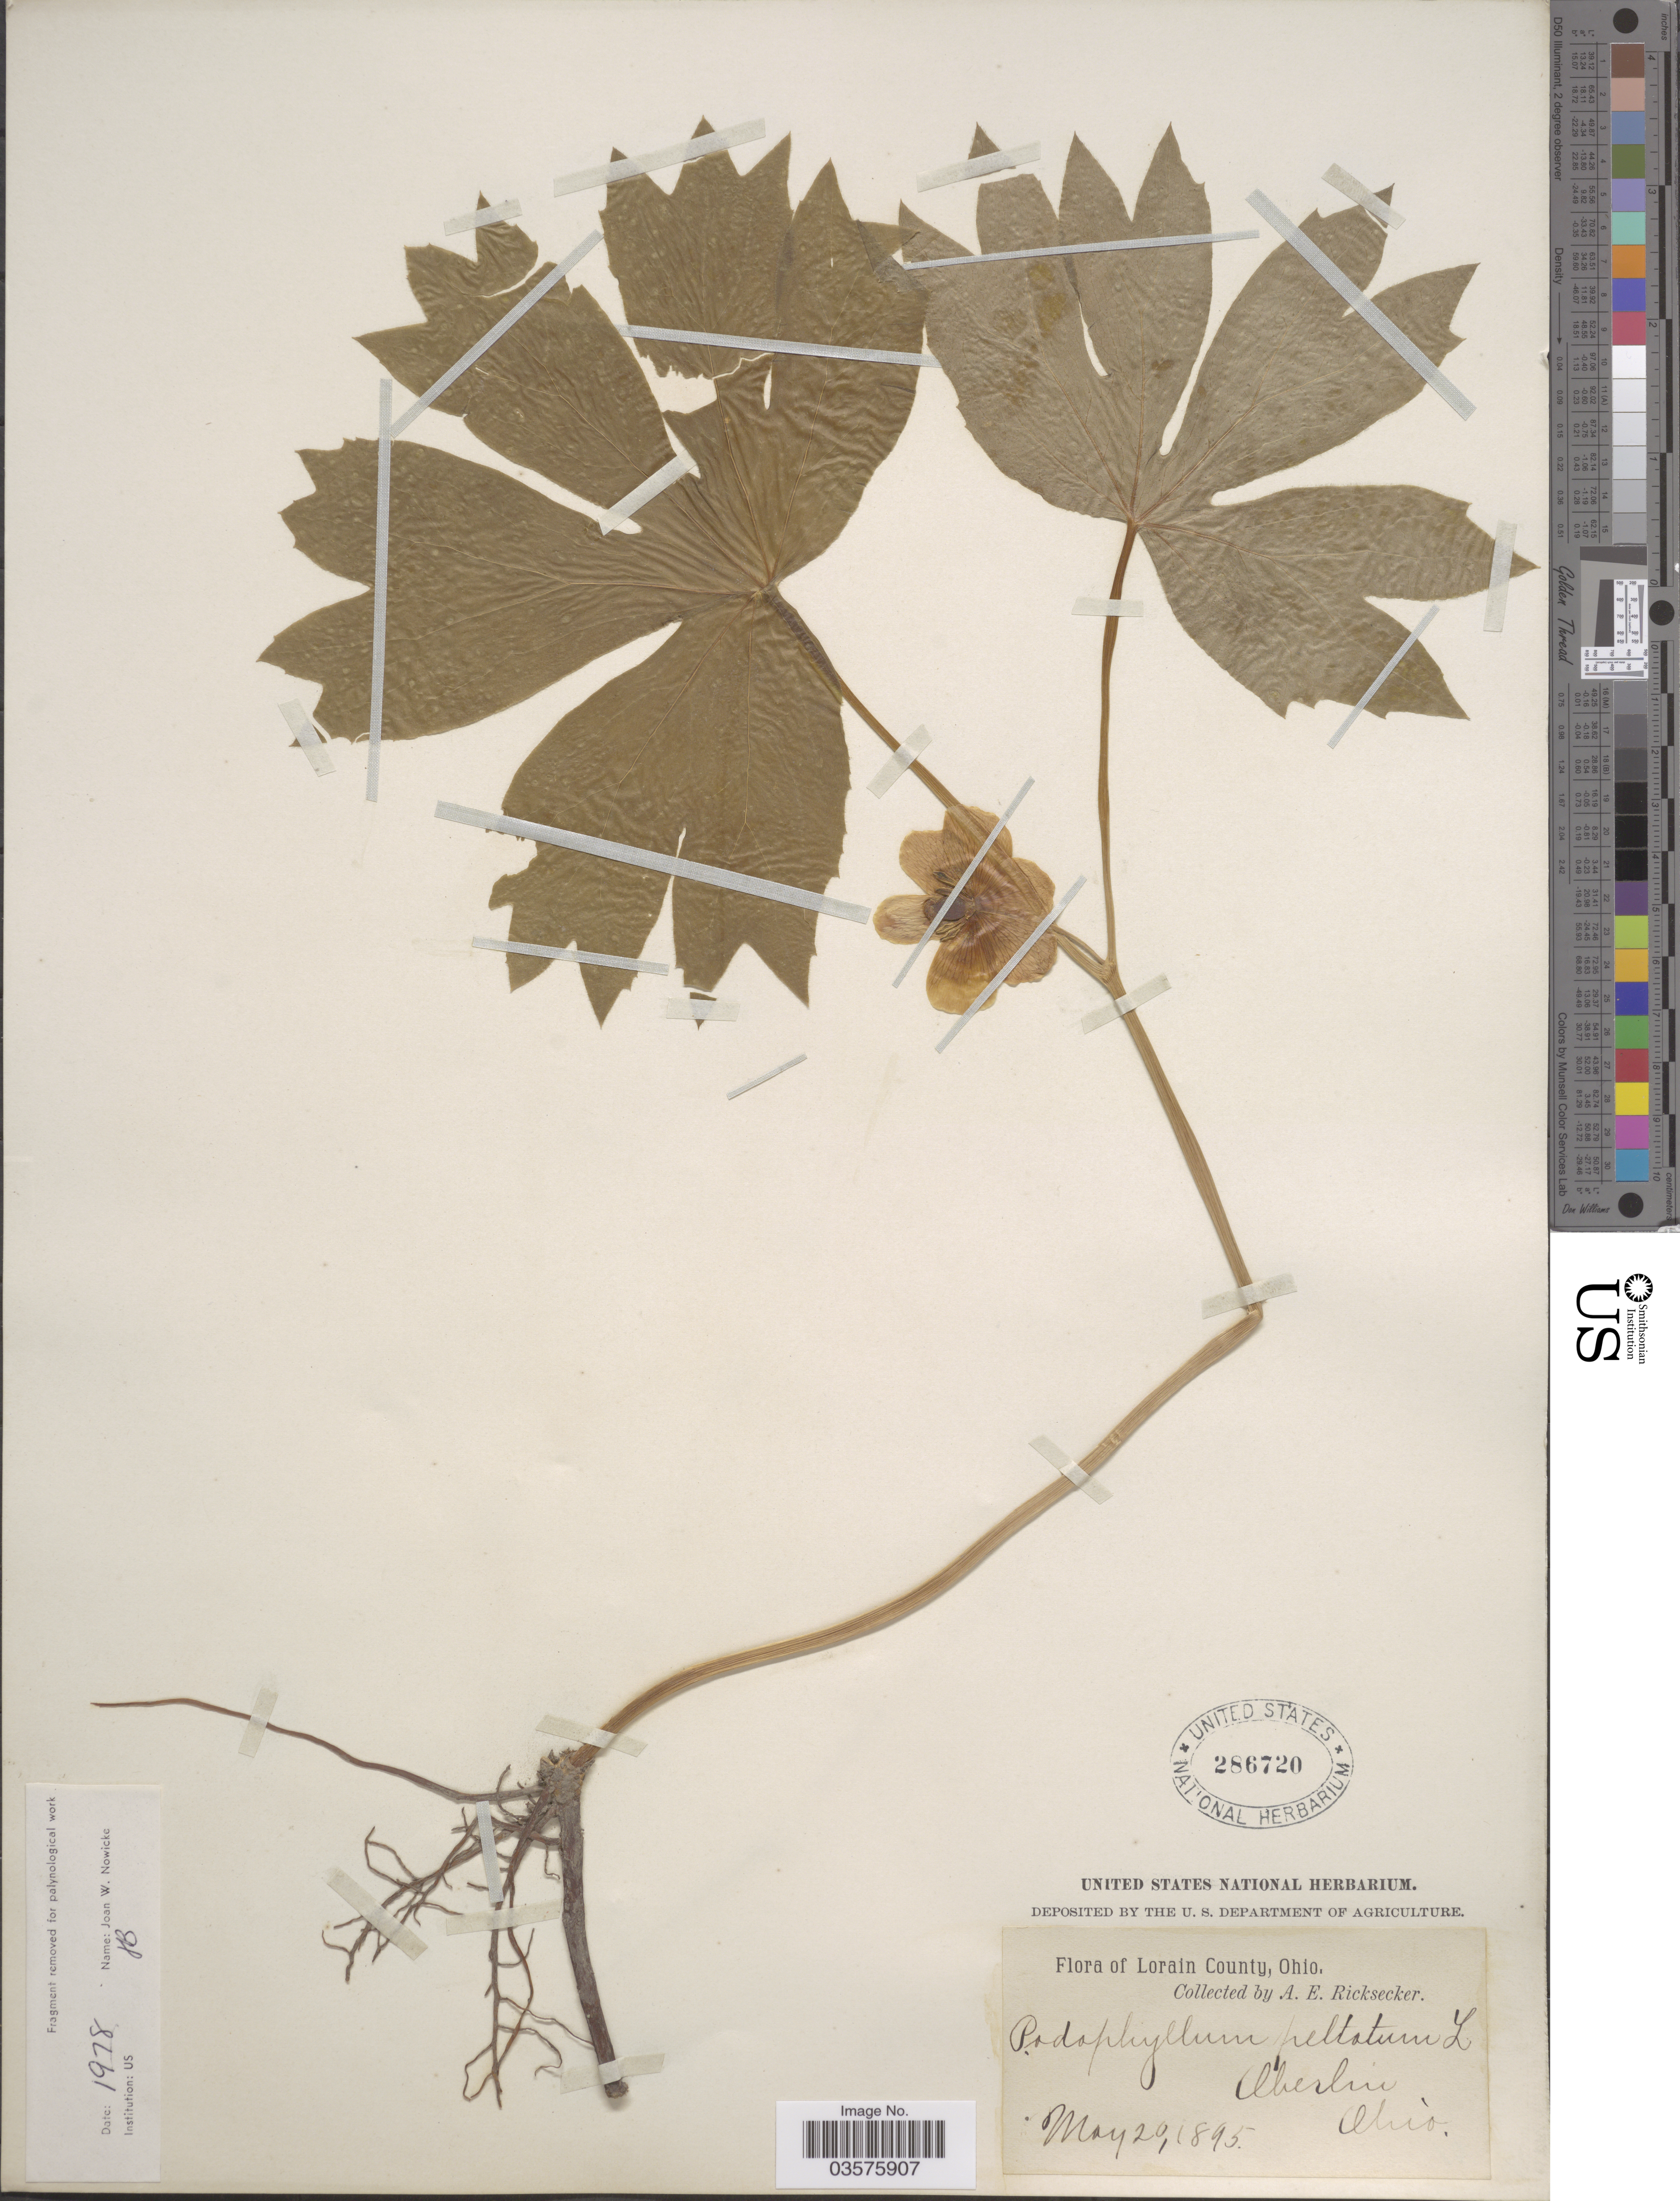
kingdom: Plantae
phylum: Tracheophyta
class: Magnoliopsida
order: Ranunculales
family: Berberidaceae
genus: Podophyllum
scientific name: Podophyllum peltatum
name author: L.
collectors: A. E. Ricksecker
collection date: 1895-05-20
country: United States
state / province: Ohio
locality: Lorain County. Oberlin.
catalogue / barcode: US 286720